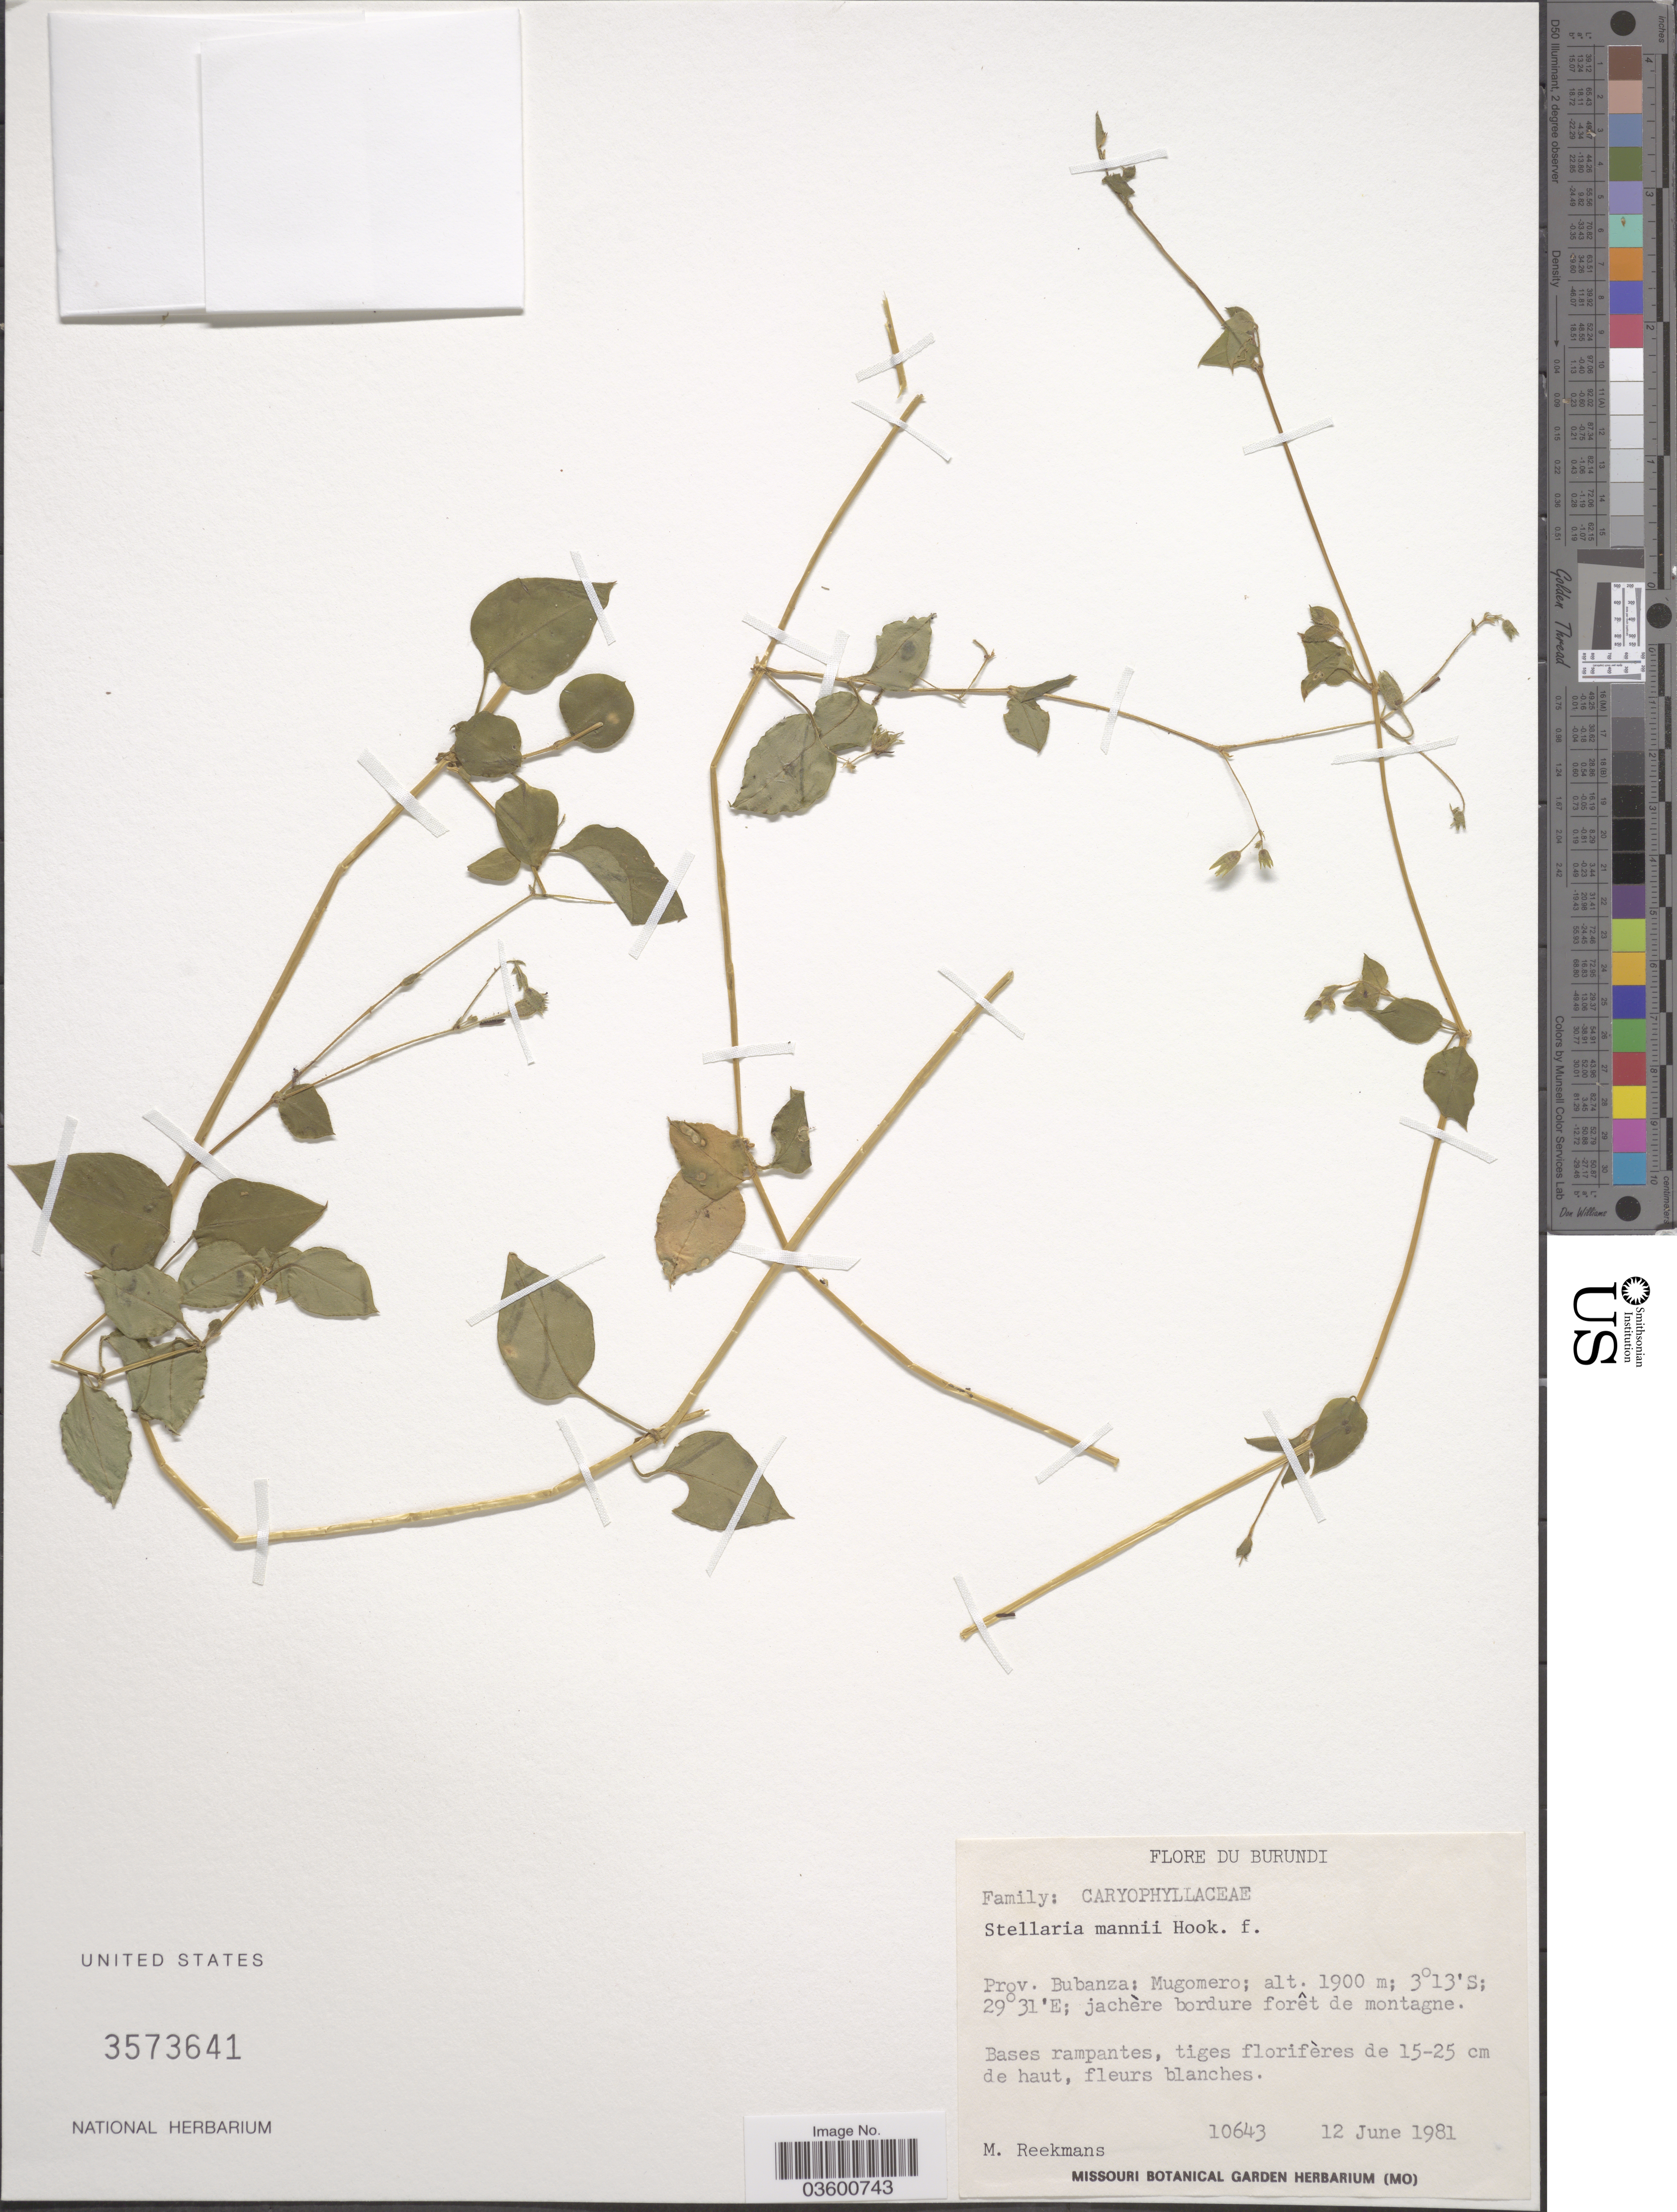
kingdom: Plantae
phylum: Tracheophyta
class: Magnoliopsida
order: Caryophyllales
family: Caryophyllaceae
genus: Stellaria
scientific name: Stellaria mannii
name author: Hook. f.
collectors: M. Reekmans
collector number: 10643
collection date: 1981-06-12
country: Burundi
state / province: Bubanza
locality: Mugomero.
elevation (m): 1900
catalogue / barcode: US 3573641